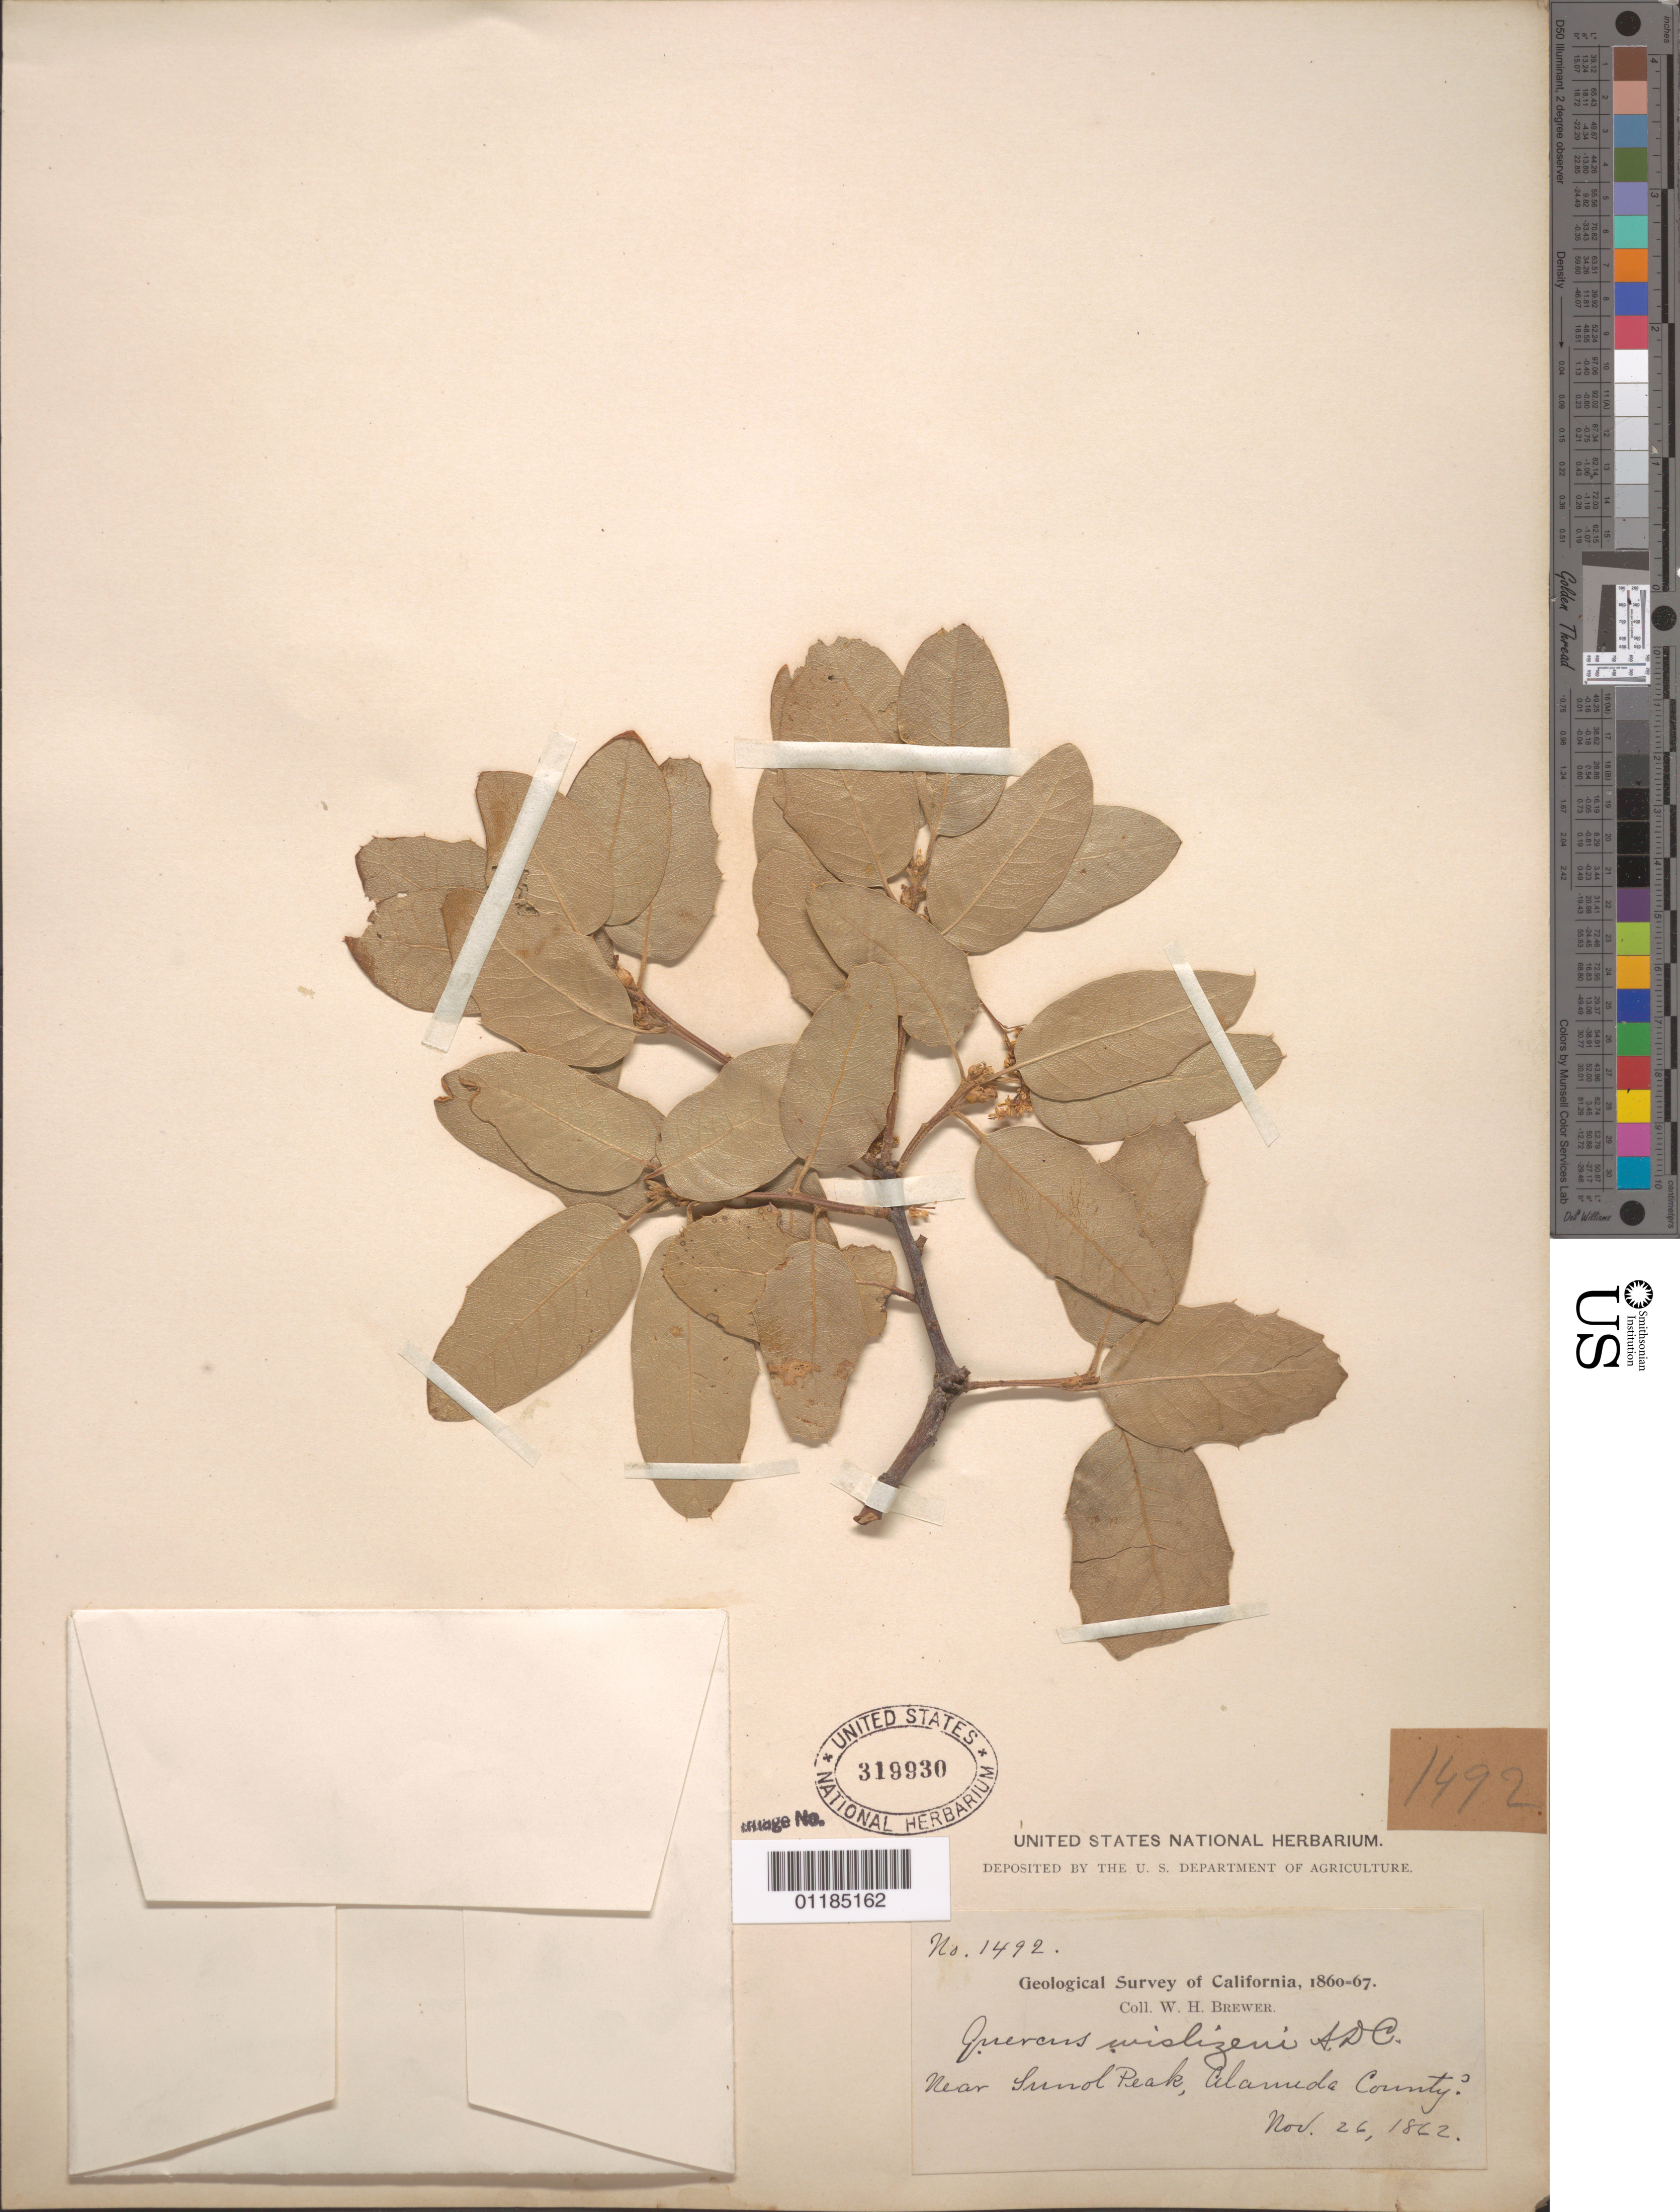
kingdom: Plantae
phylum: Tracheophyta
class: Magnoliopsida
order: Fagales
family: Fagaceae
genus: Quercus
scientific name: Quercus wislizeni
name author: A. DC.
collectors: W. H. Brewer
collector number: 1492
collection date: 1862-11-26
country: United States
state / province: California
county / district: Alameda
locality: Near Sunol Peak.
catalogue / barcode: US 319930